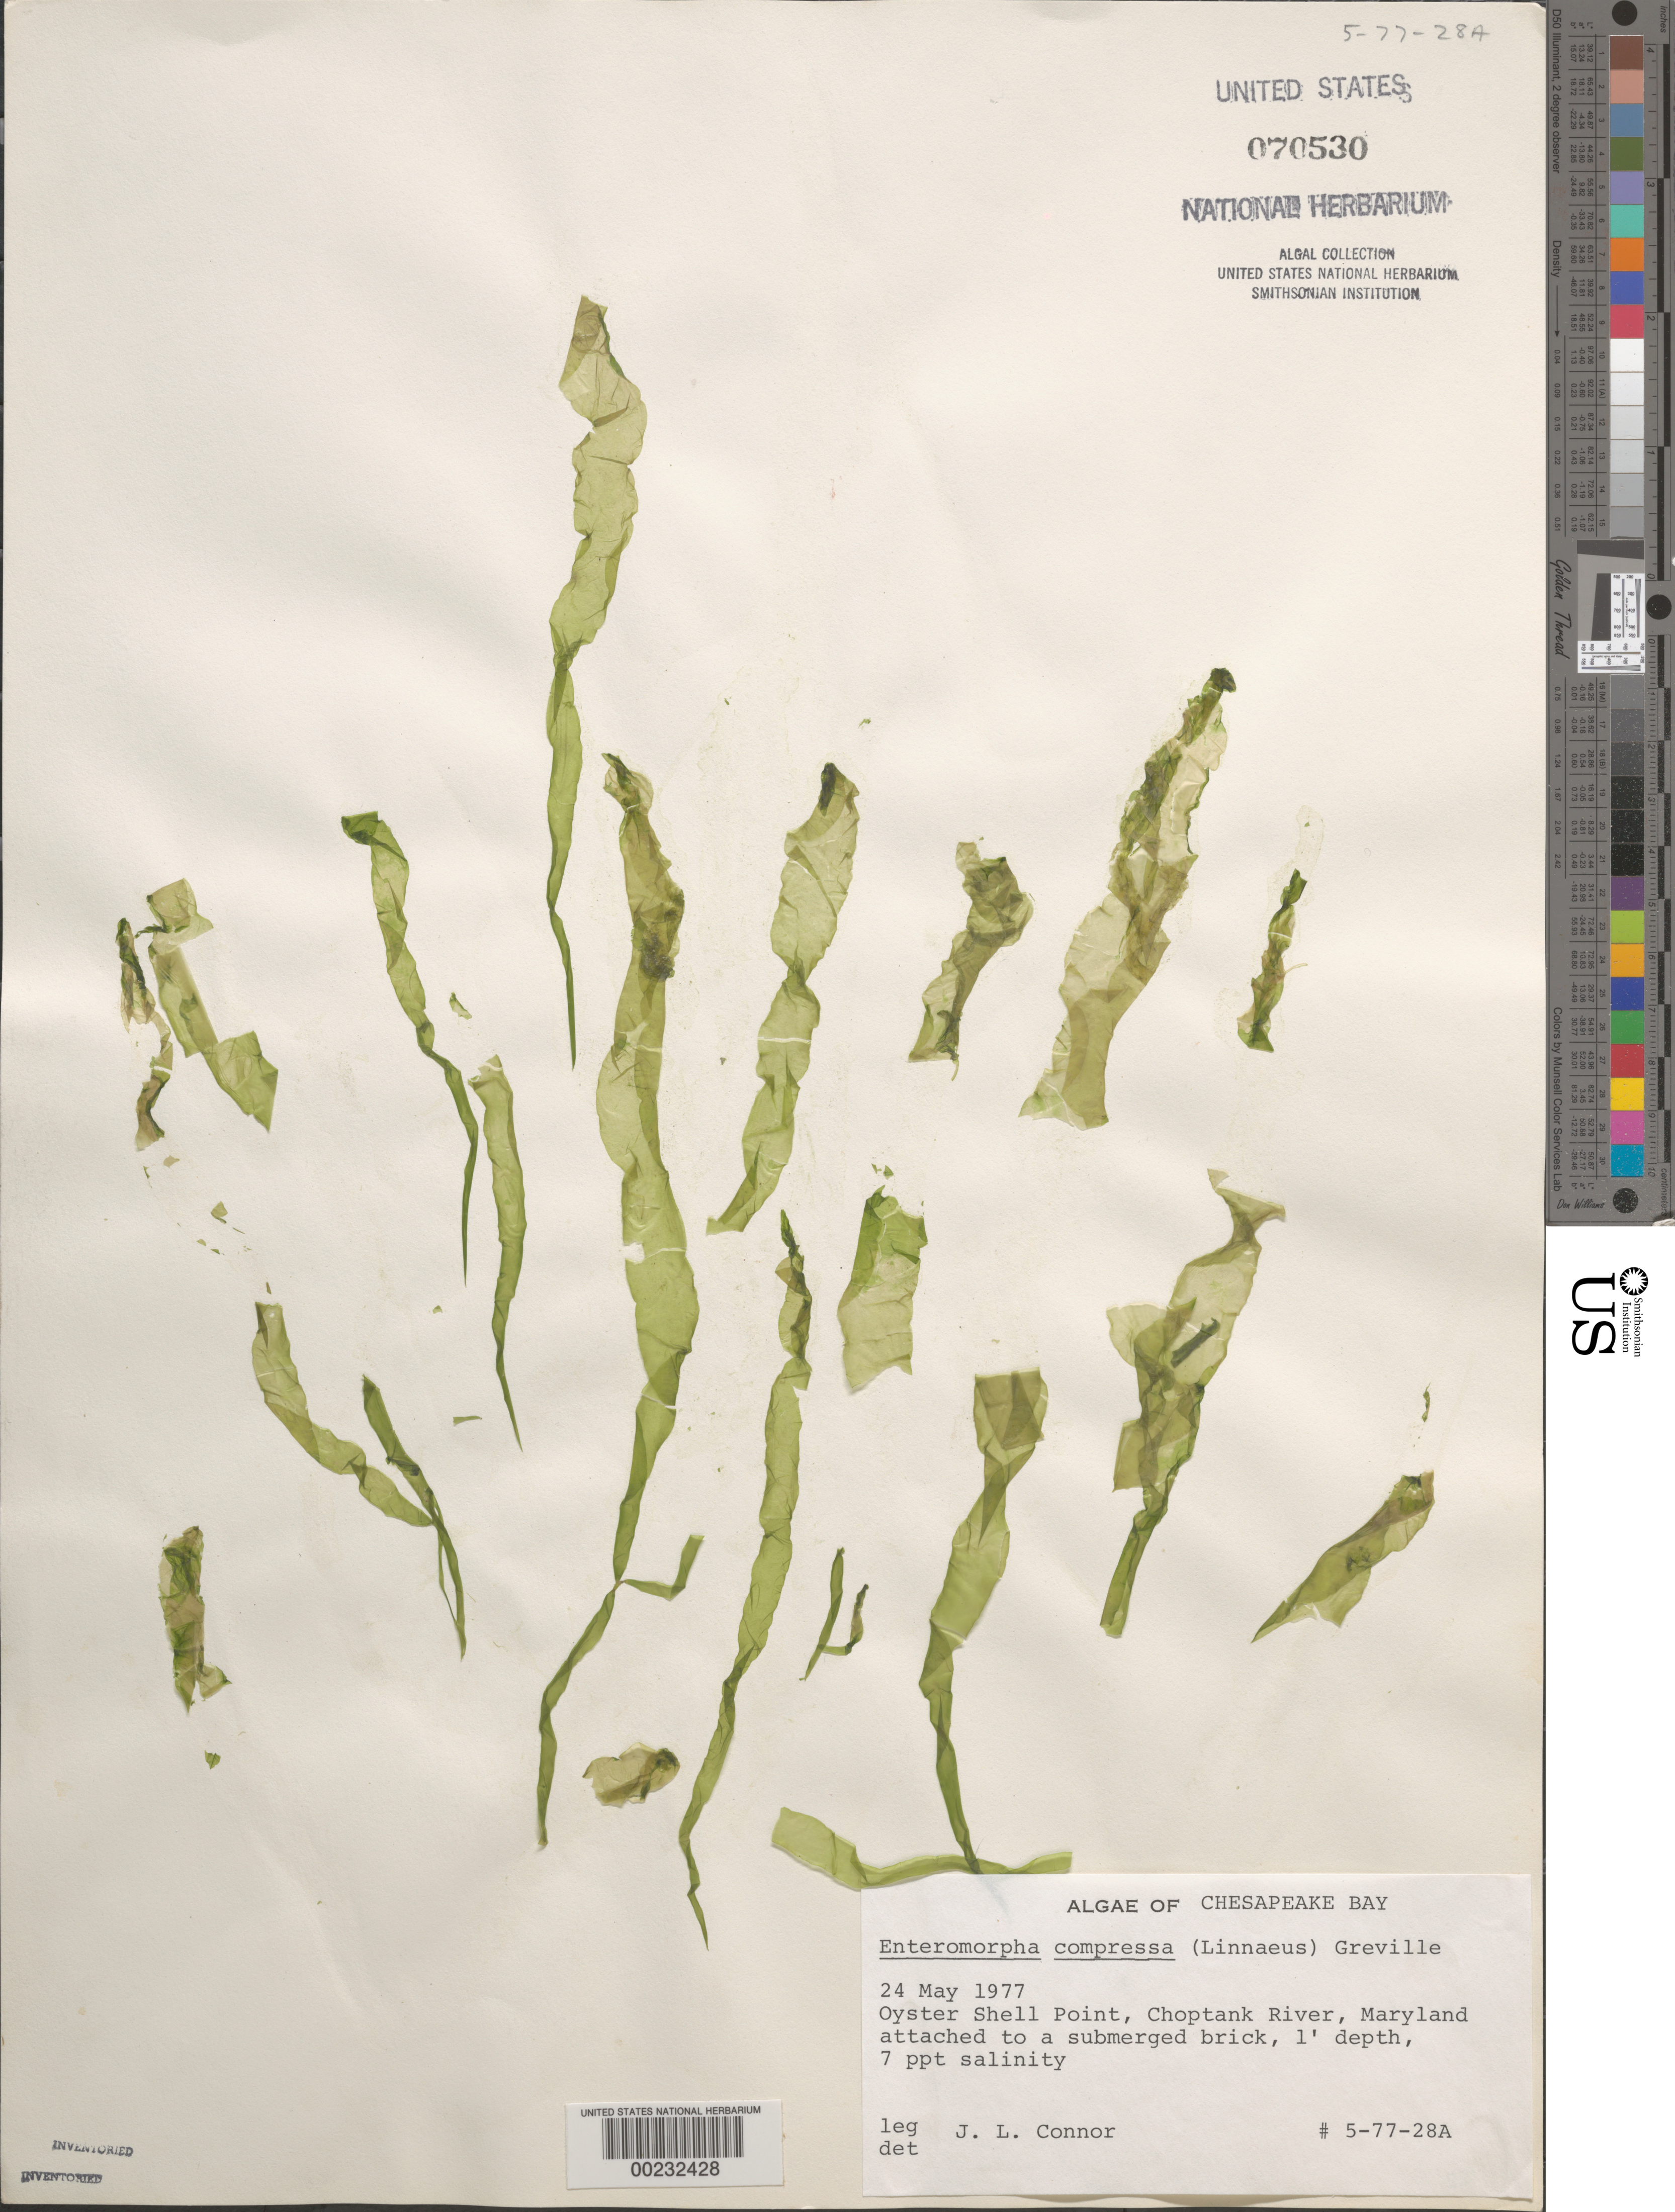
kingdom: Plantae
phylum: Chlorophyta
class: Ulvophyceae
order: Ulvales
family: Ulvaceae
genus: Ulva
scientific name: Ulva compressa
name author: L.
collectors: J. Connor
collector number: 5-77-28a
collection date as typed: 24 May 1977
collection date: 1977-05-24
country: United States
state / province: Maryland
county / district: Caroline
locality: Oyster Shell Point, Choptank River, Chesapeake Bay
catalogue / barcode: US 70530